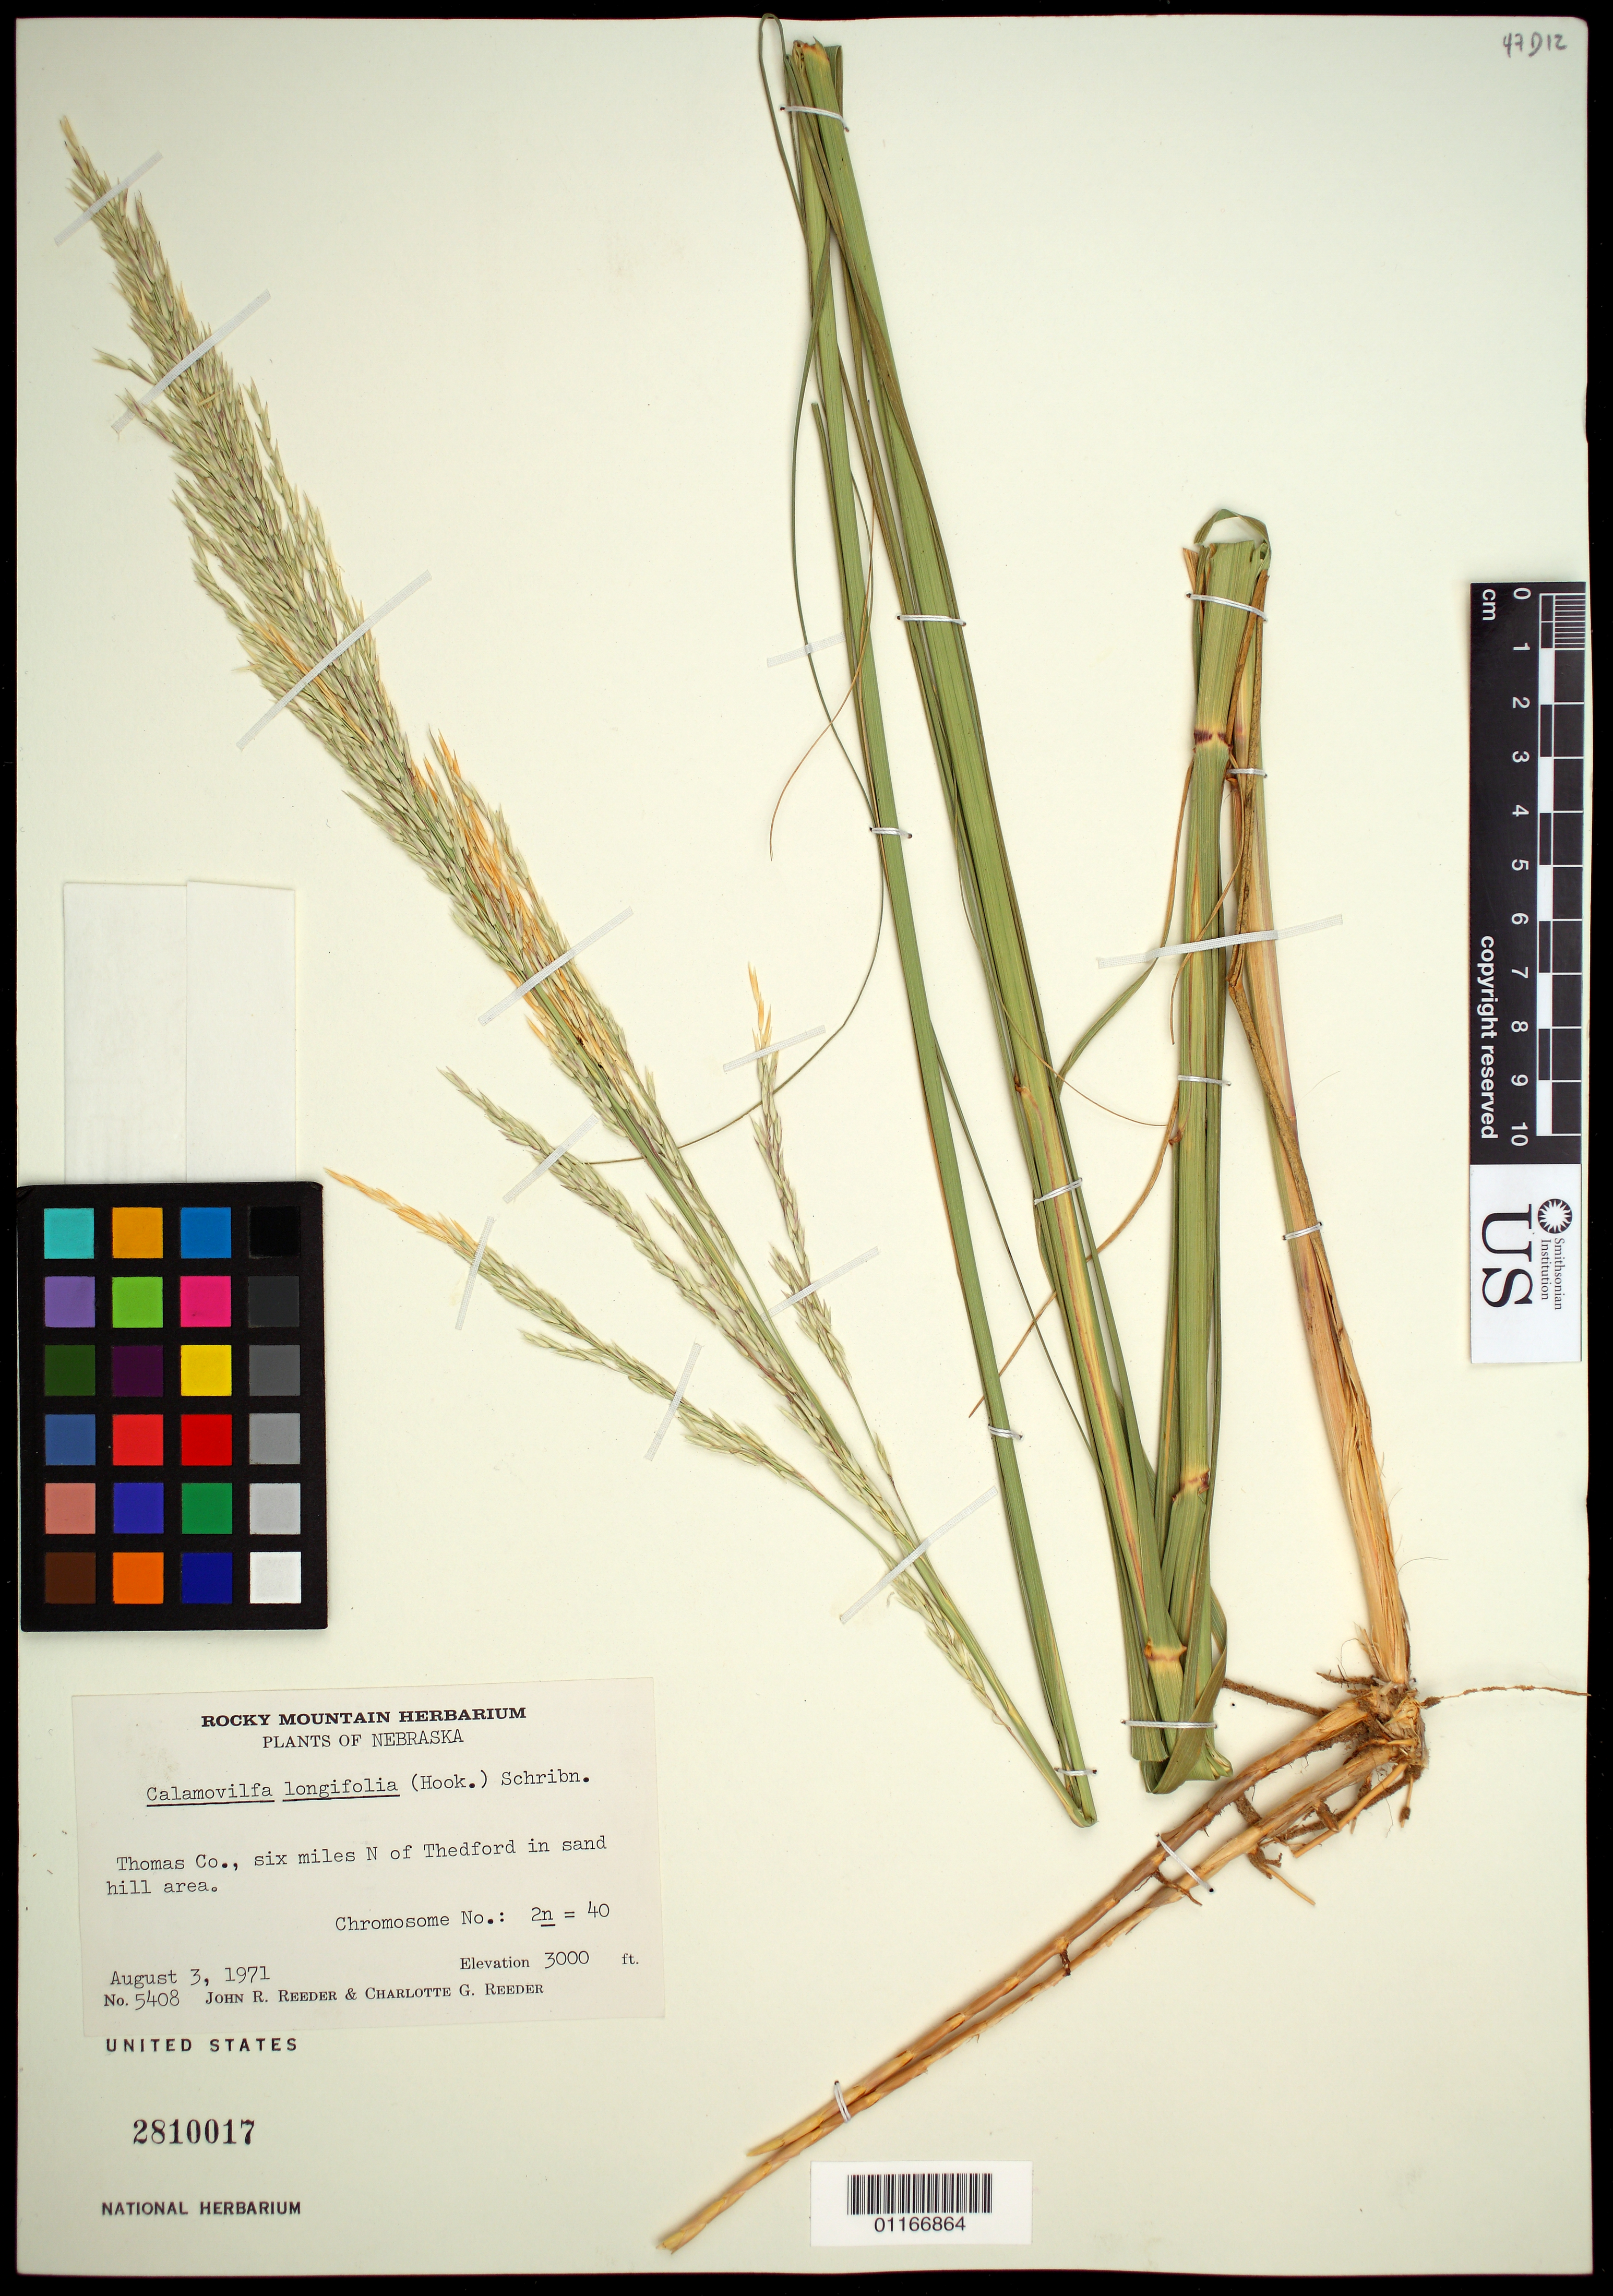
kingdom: Plantae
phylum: Tracheophyta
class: Liliopsida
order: Poales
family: Poaceae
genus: Calamovilfa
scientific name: Calamovilfa longifolia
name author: Scribn. & Southw.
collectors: J.R. Reeder & C.O. Reeder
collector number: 5408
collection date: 1971-08-03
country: United States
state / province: Nebraska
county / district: Thomas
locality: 6 miles North of Thedford in sand hill area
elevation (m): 914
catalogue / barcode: US 2810017